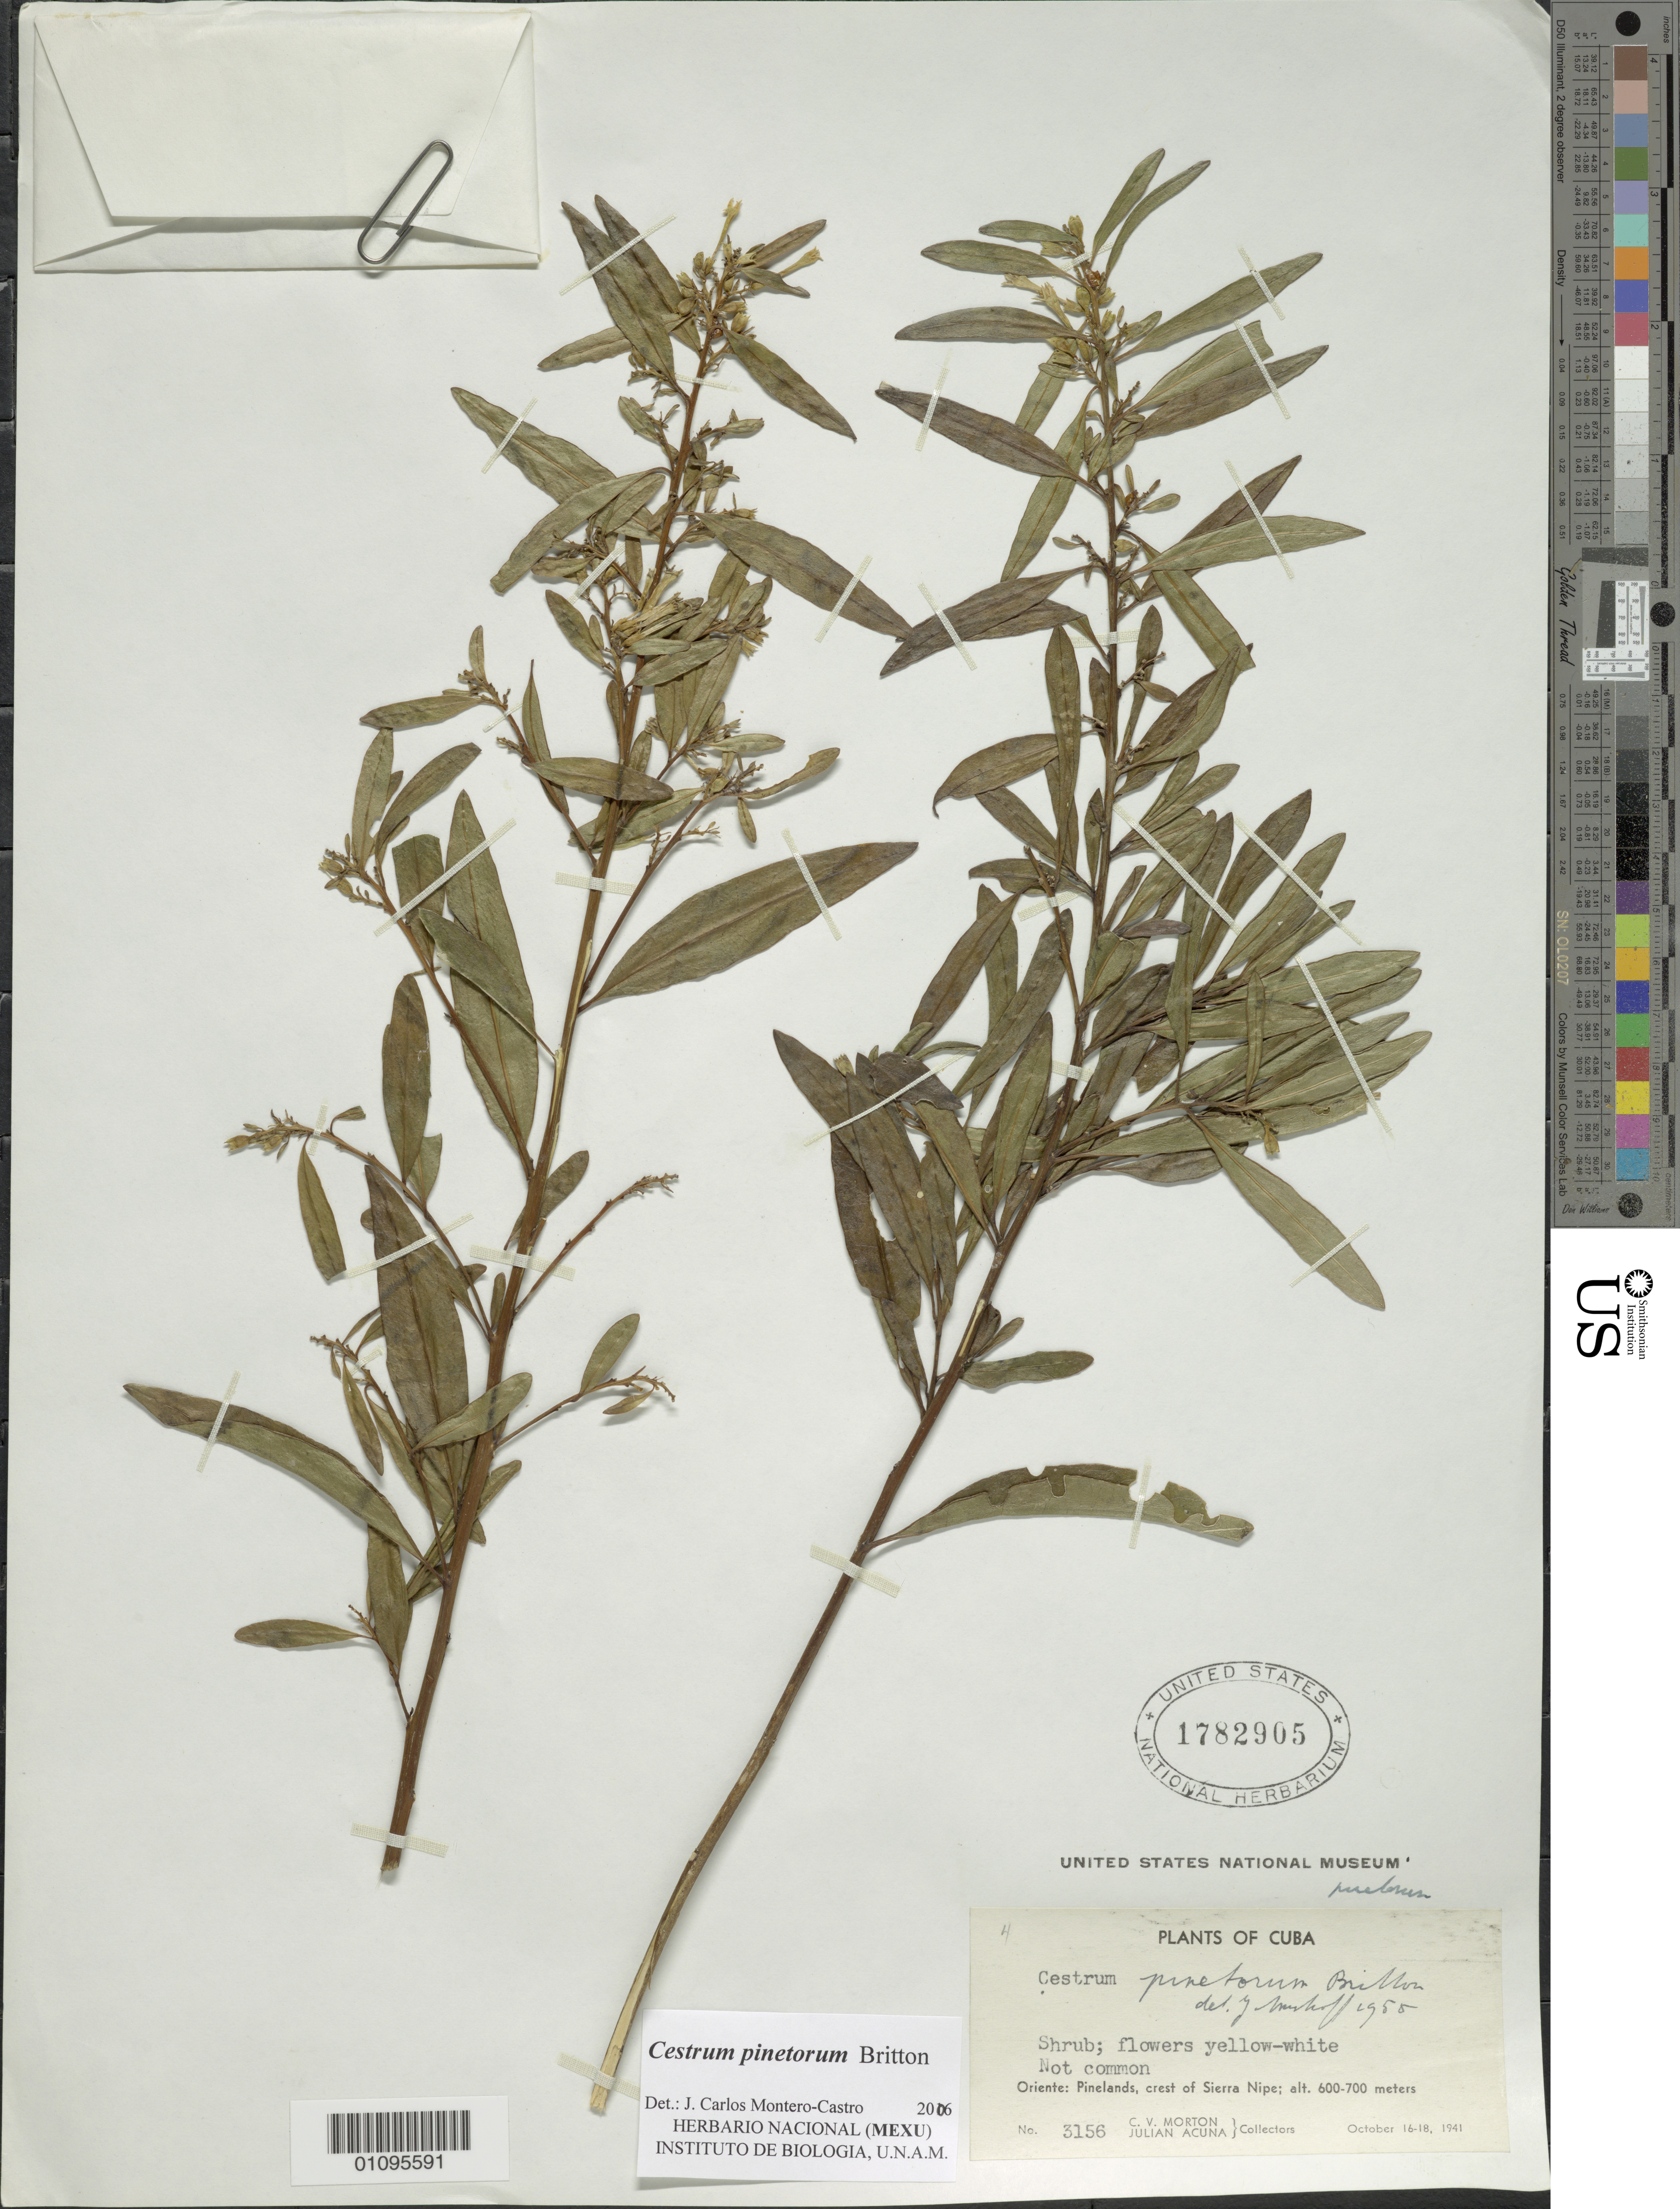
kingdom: Plantae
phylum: Tracheophyta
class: Magnoliopsida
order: Solanales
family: Solanaceae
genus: Cestrum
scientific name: Cestrum pinetorum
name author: Britton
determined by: Montero-Castro, J. C.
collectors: C. V. Morton & J. Acuña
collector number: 3156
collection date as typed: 16 Oct 1941 to 18 Oct 1941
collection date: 1941-10-16/1941-10-18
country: Cuba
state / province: Holguín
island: Cuba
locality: Sierra de Nipe crest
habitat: Pinelands, not common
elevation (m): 600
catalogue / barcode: US 1782905